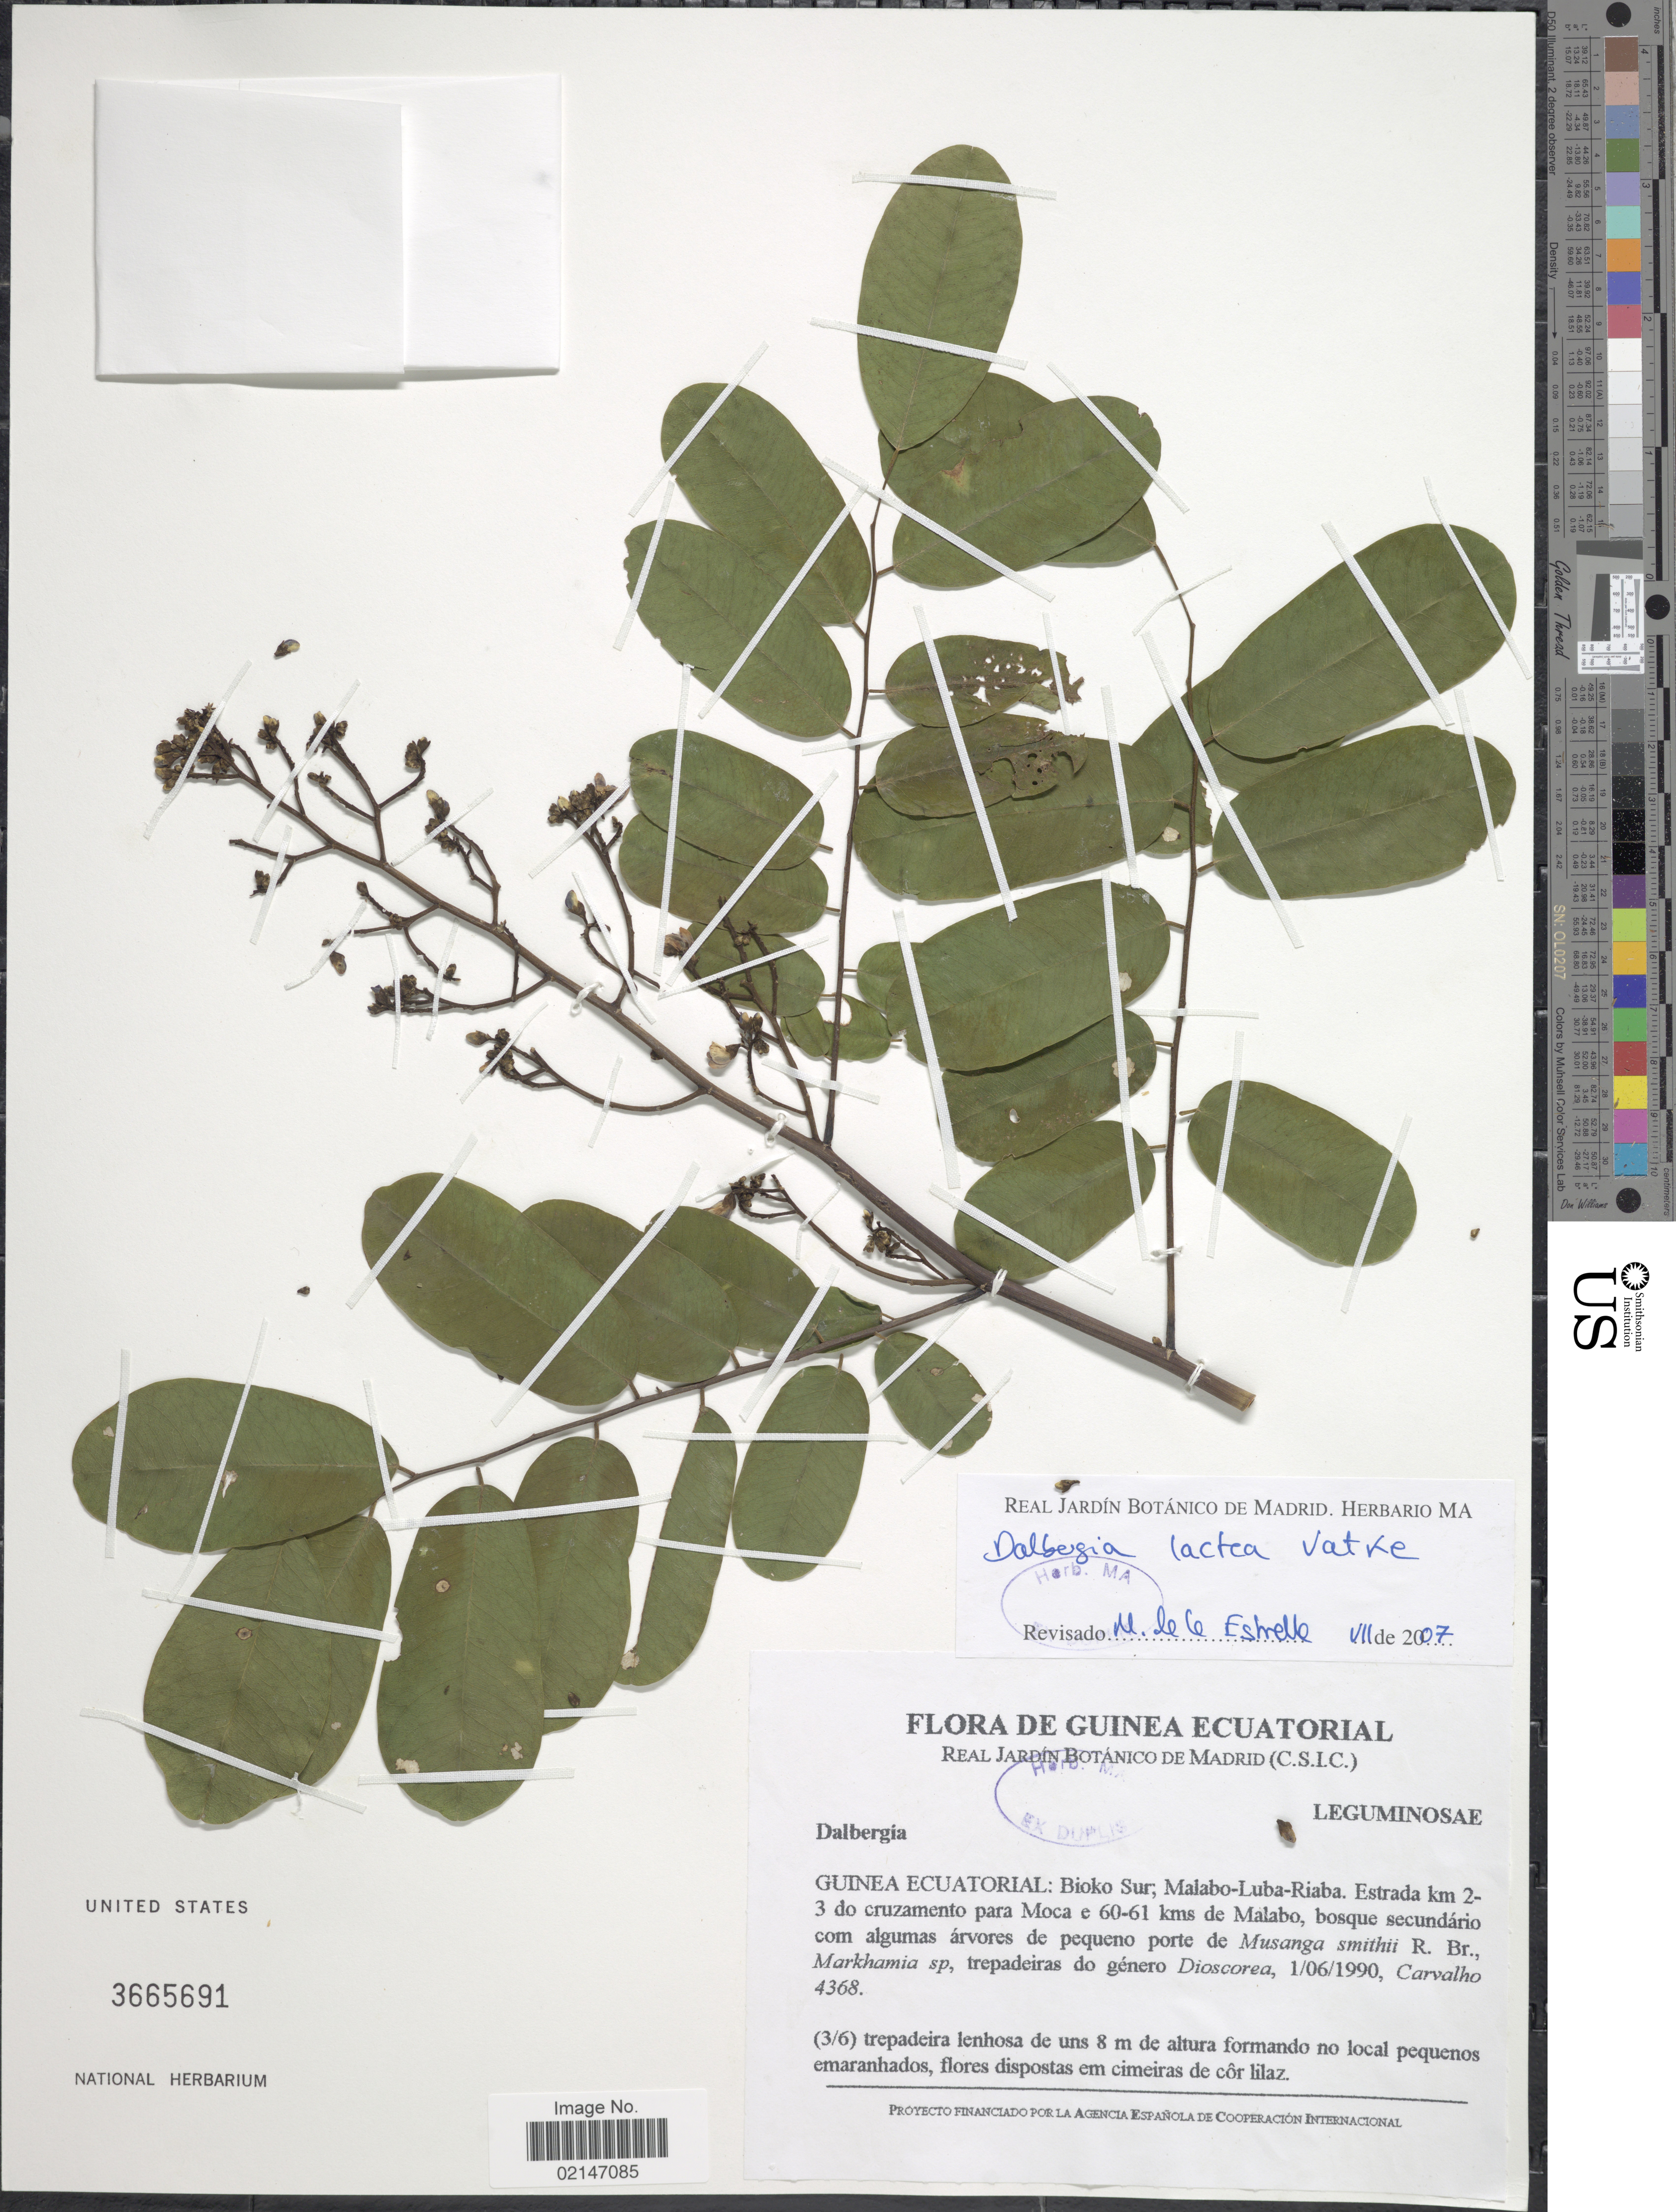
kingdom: Plantae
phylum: Tracheophyta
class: Magnoliopsida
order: Fabales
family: Fabaceae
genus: Dalbergia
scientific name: Dalbergia lactea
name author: Vatke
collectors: Carvalho, --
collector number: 4368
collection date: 1990-06-01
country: Equatorial Guinea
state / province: Bioko Sur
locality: Malabo-Luba-Riaba, estrada km 2-3 do cruzamento para Moca e 60--61 kms de Malabo, bosque secundario com algumas arvores de pequeno porte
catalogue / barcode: US 3665691